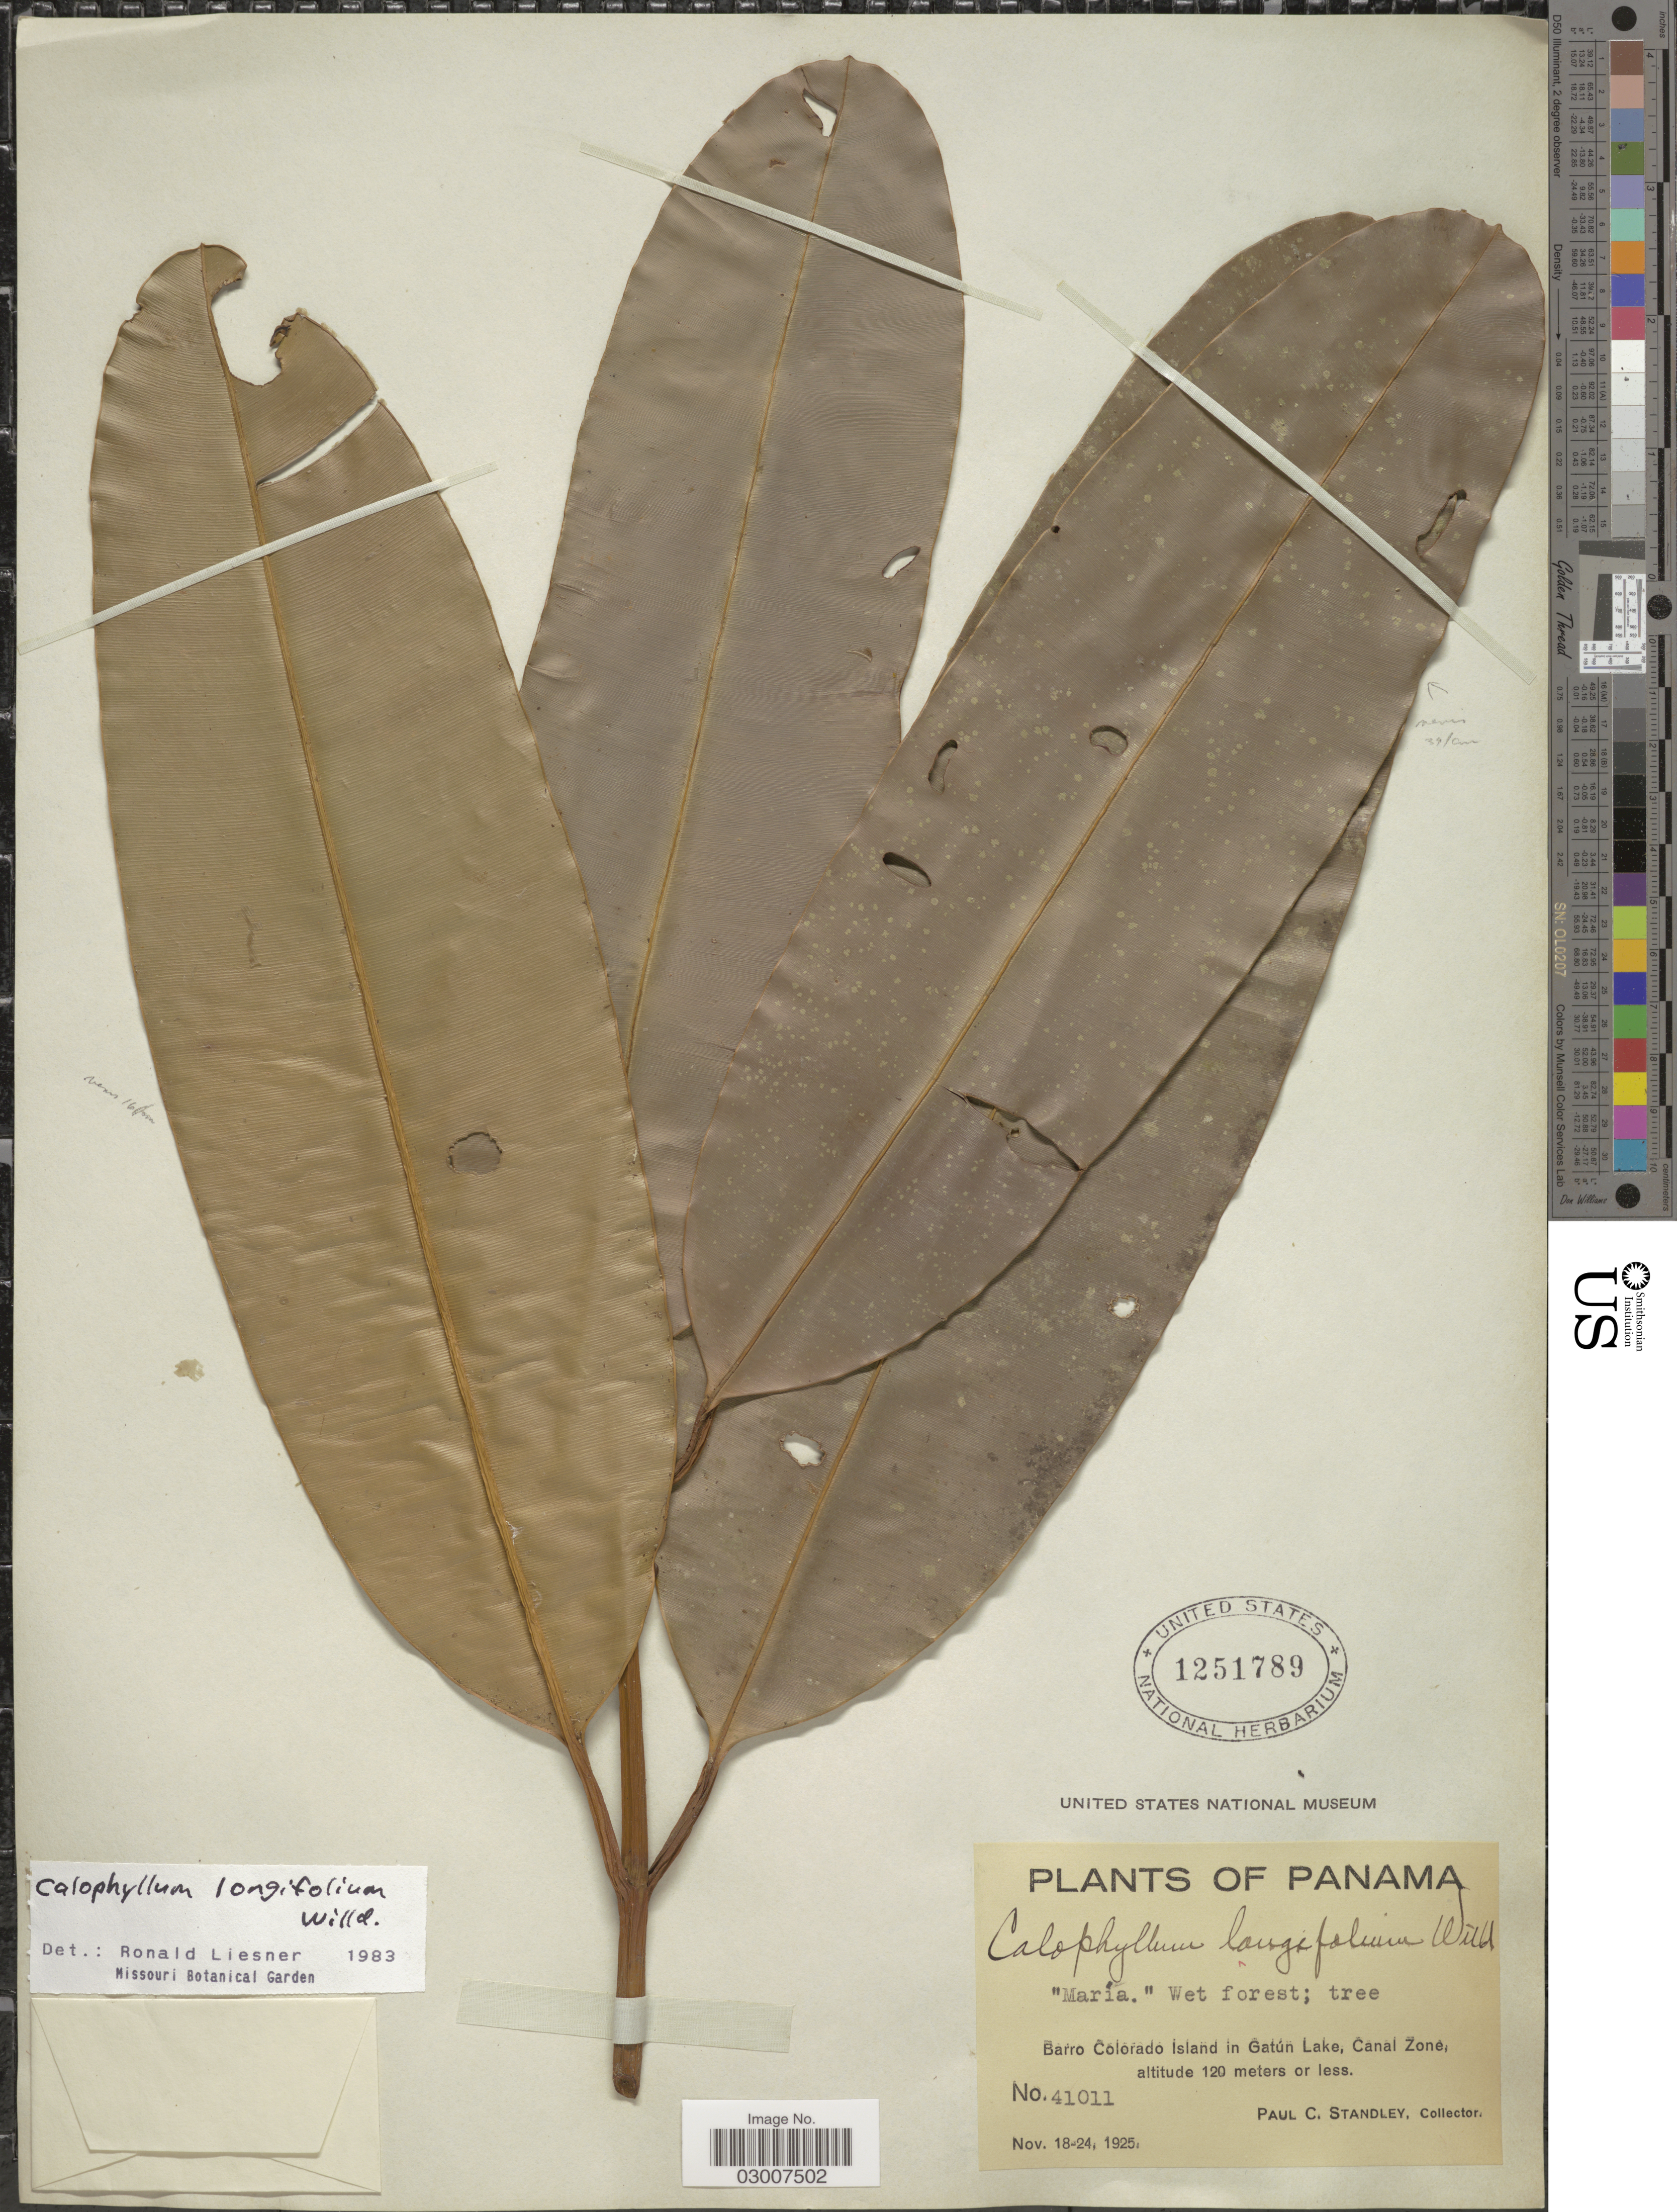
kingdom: Plantae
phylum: Tracheophyta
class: Magnoliopsida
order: Malpighiales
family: Calophyllaceae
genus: Calophyllum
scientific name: Calophyllum longifolium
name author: Willd.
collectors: P. C. Standley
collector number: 41011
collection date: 1925-11-18/1925-11-24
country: Panama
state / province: Panamá Oeste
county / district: Canal Zone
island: Barro Colorado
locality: Barro Colorado Island in Gatún Lake, Canal Zone.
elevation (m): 120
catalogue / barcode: US 1251789